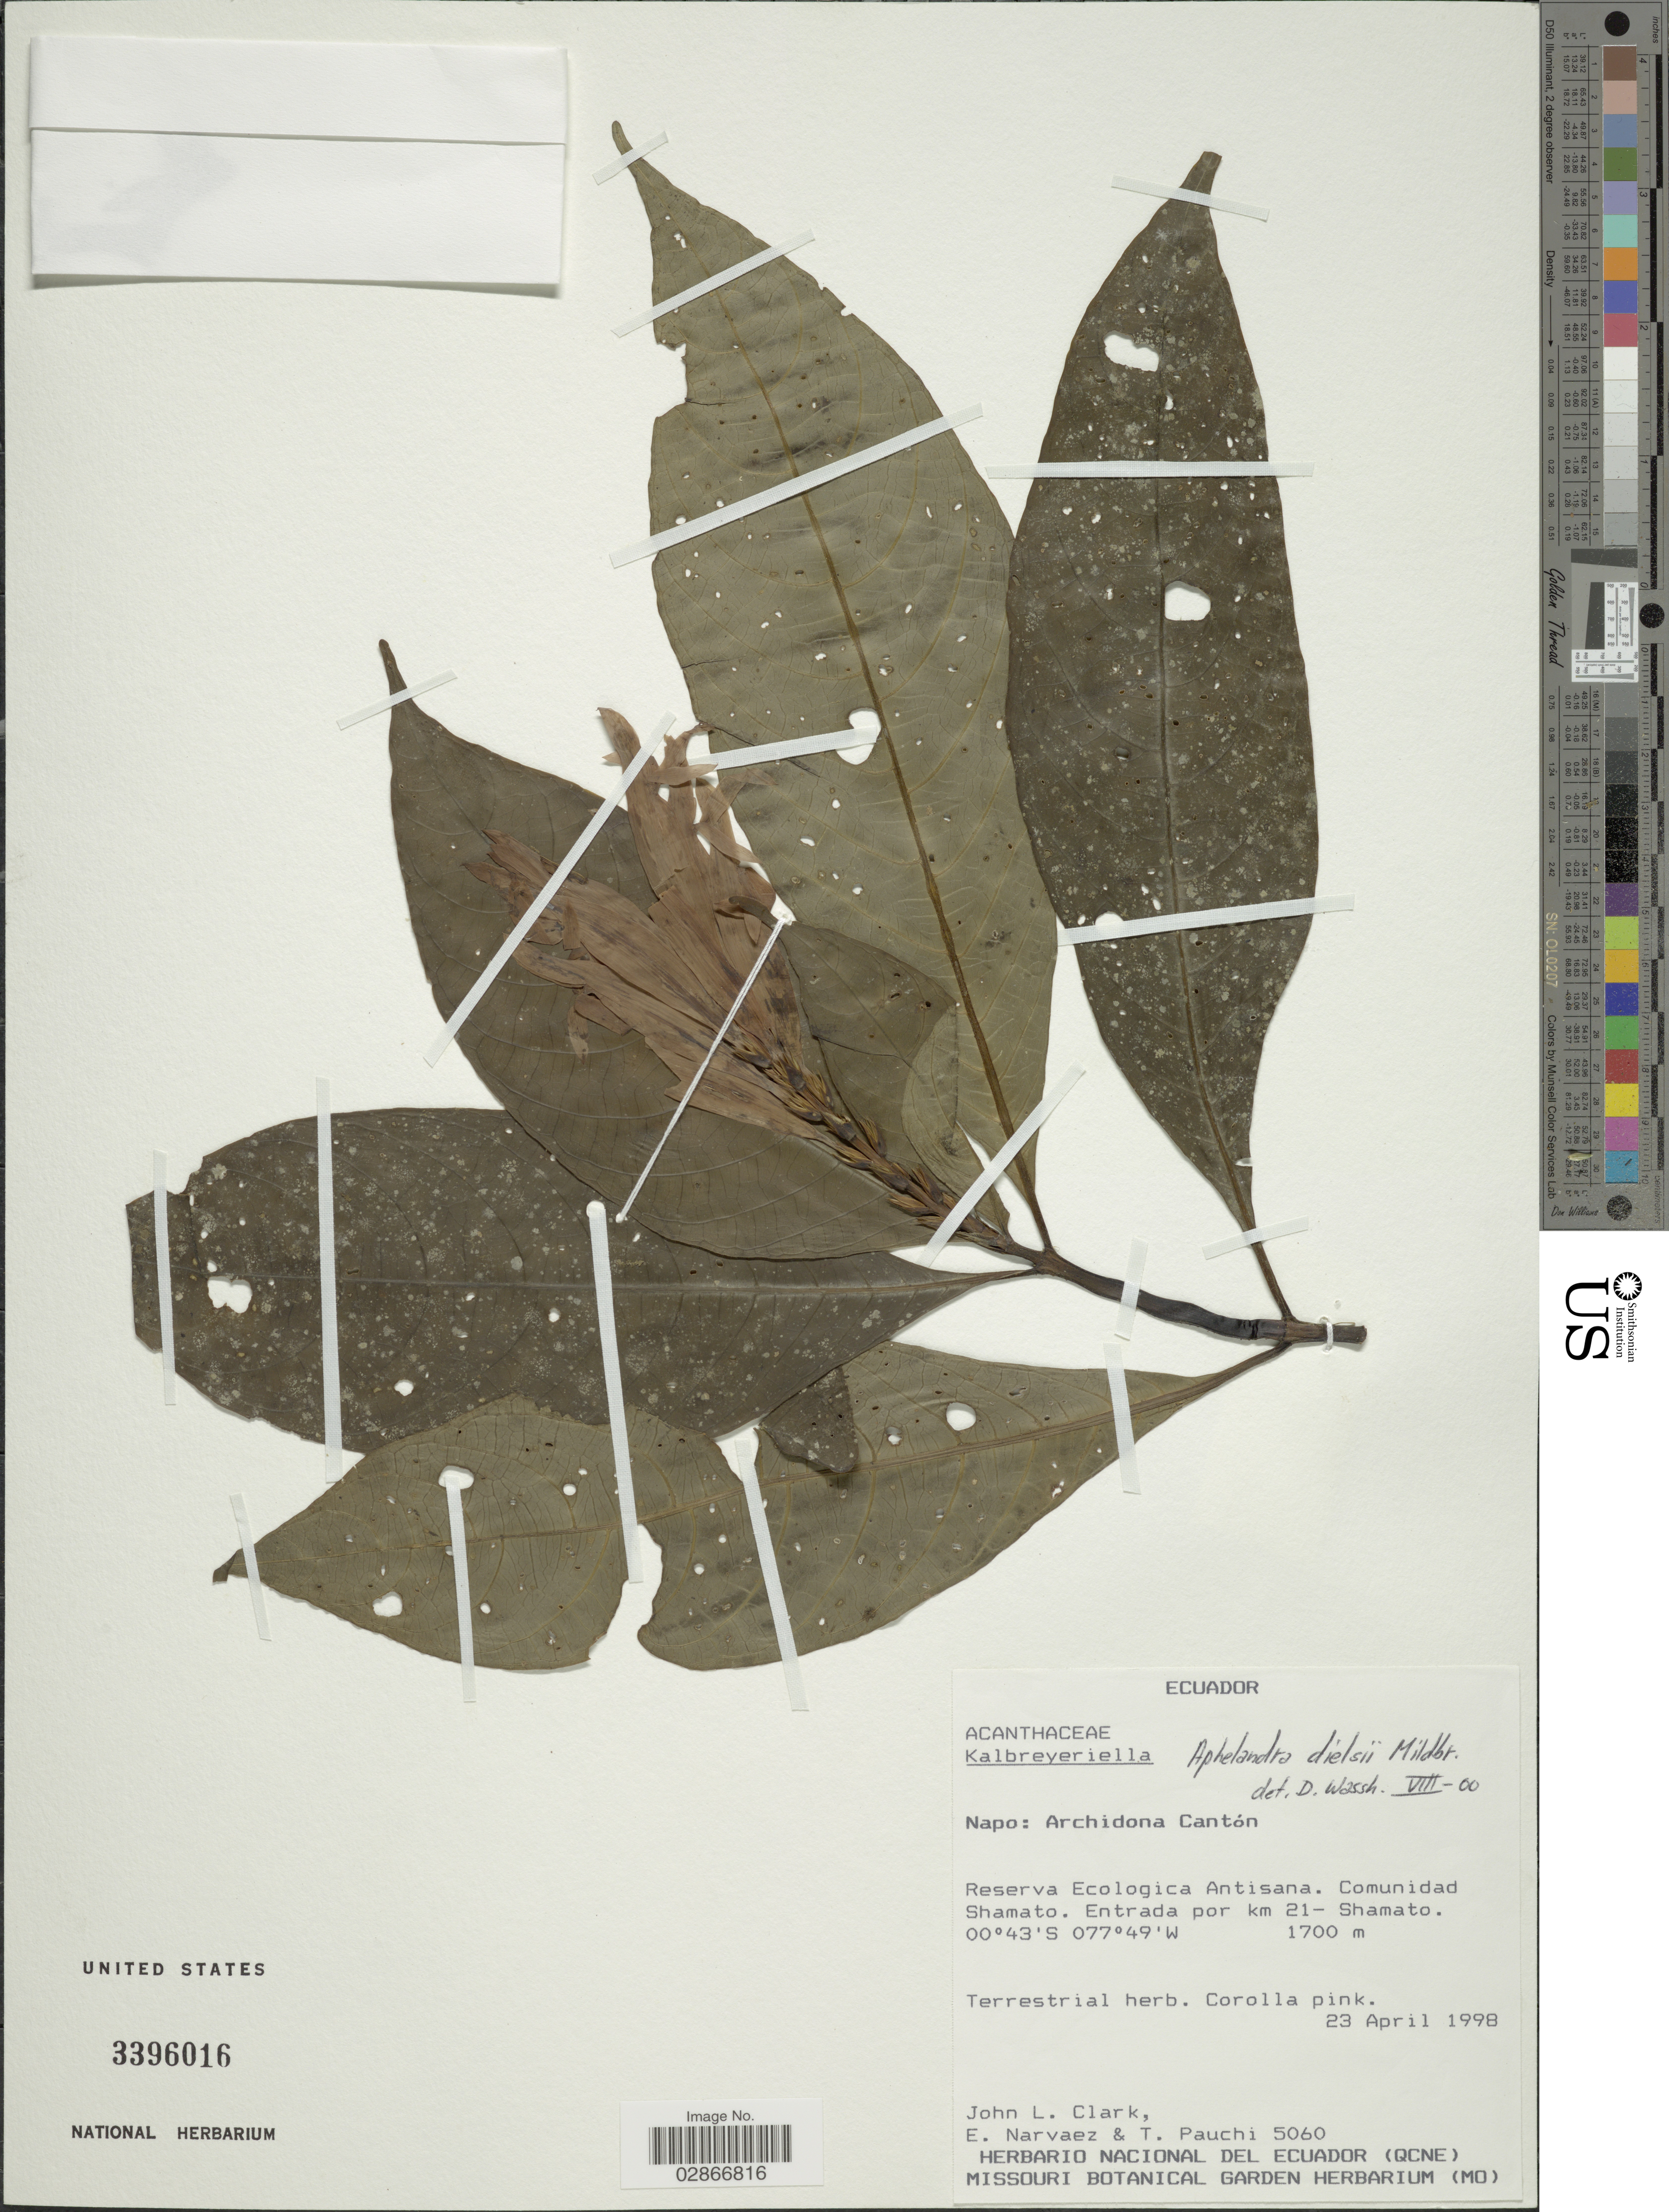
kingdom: Plantae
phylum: Tracheophyta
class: Magnoliopsida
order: Lamiales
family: Acanthaceae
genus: Aphelandra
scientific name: Aphelandra dielsii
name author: Mildbr.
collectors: J. L. Clark, E. Narváez & T. Pauchi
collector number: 5060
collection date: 1998-04-23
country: Ecuador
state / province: Napo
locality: Archidona Cantón, Reserva Ecologica Antisana. Comunidad Shamato. Entrada por km 21 - Shamato.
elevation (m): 1700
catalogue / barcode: US 3396016